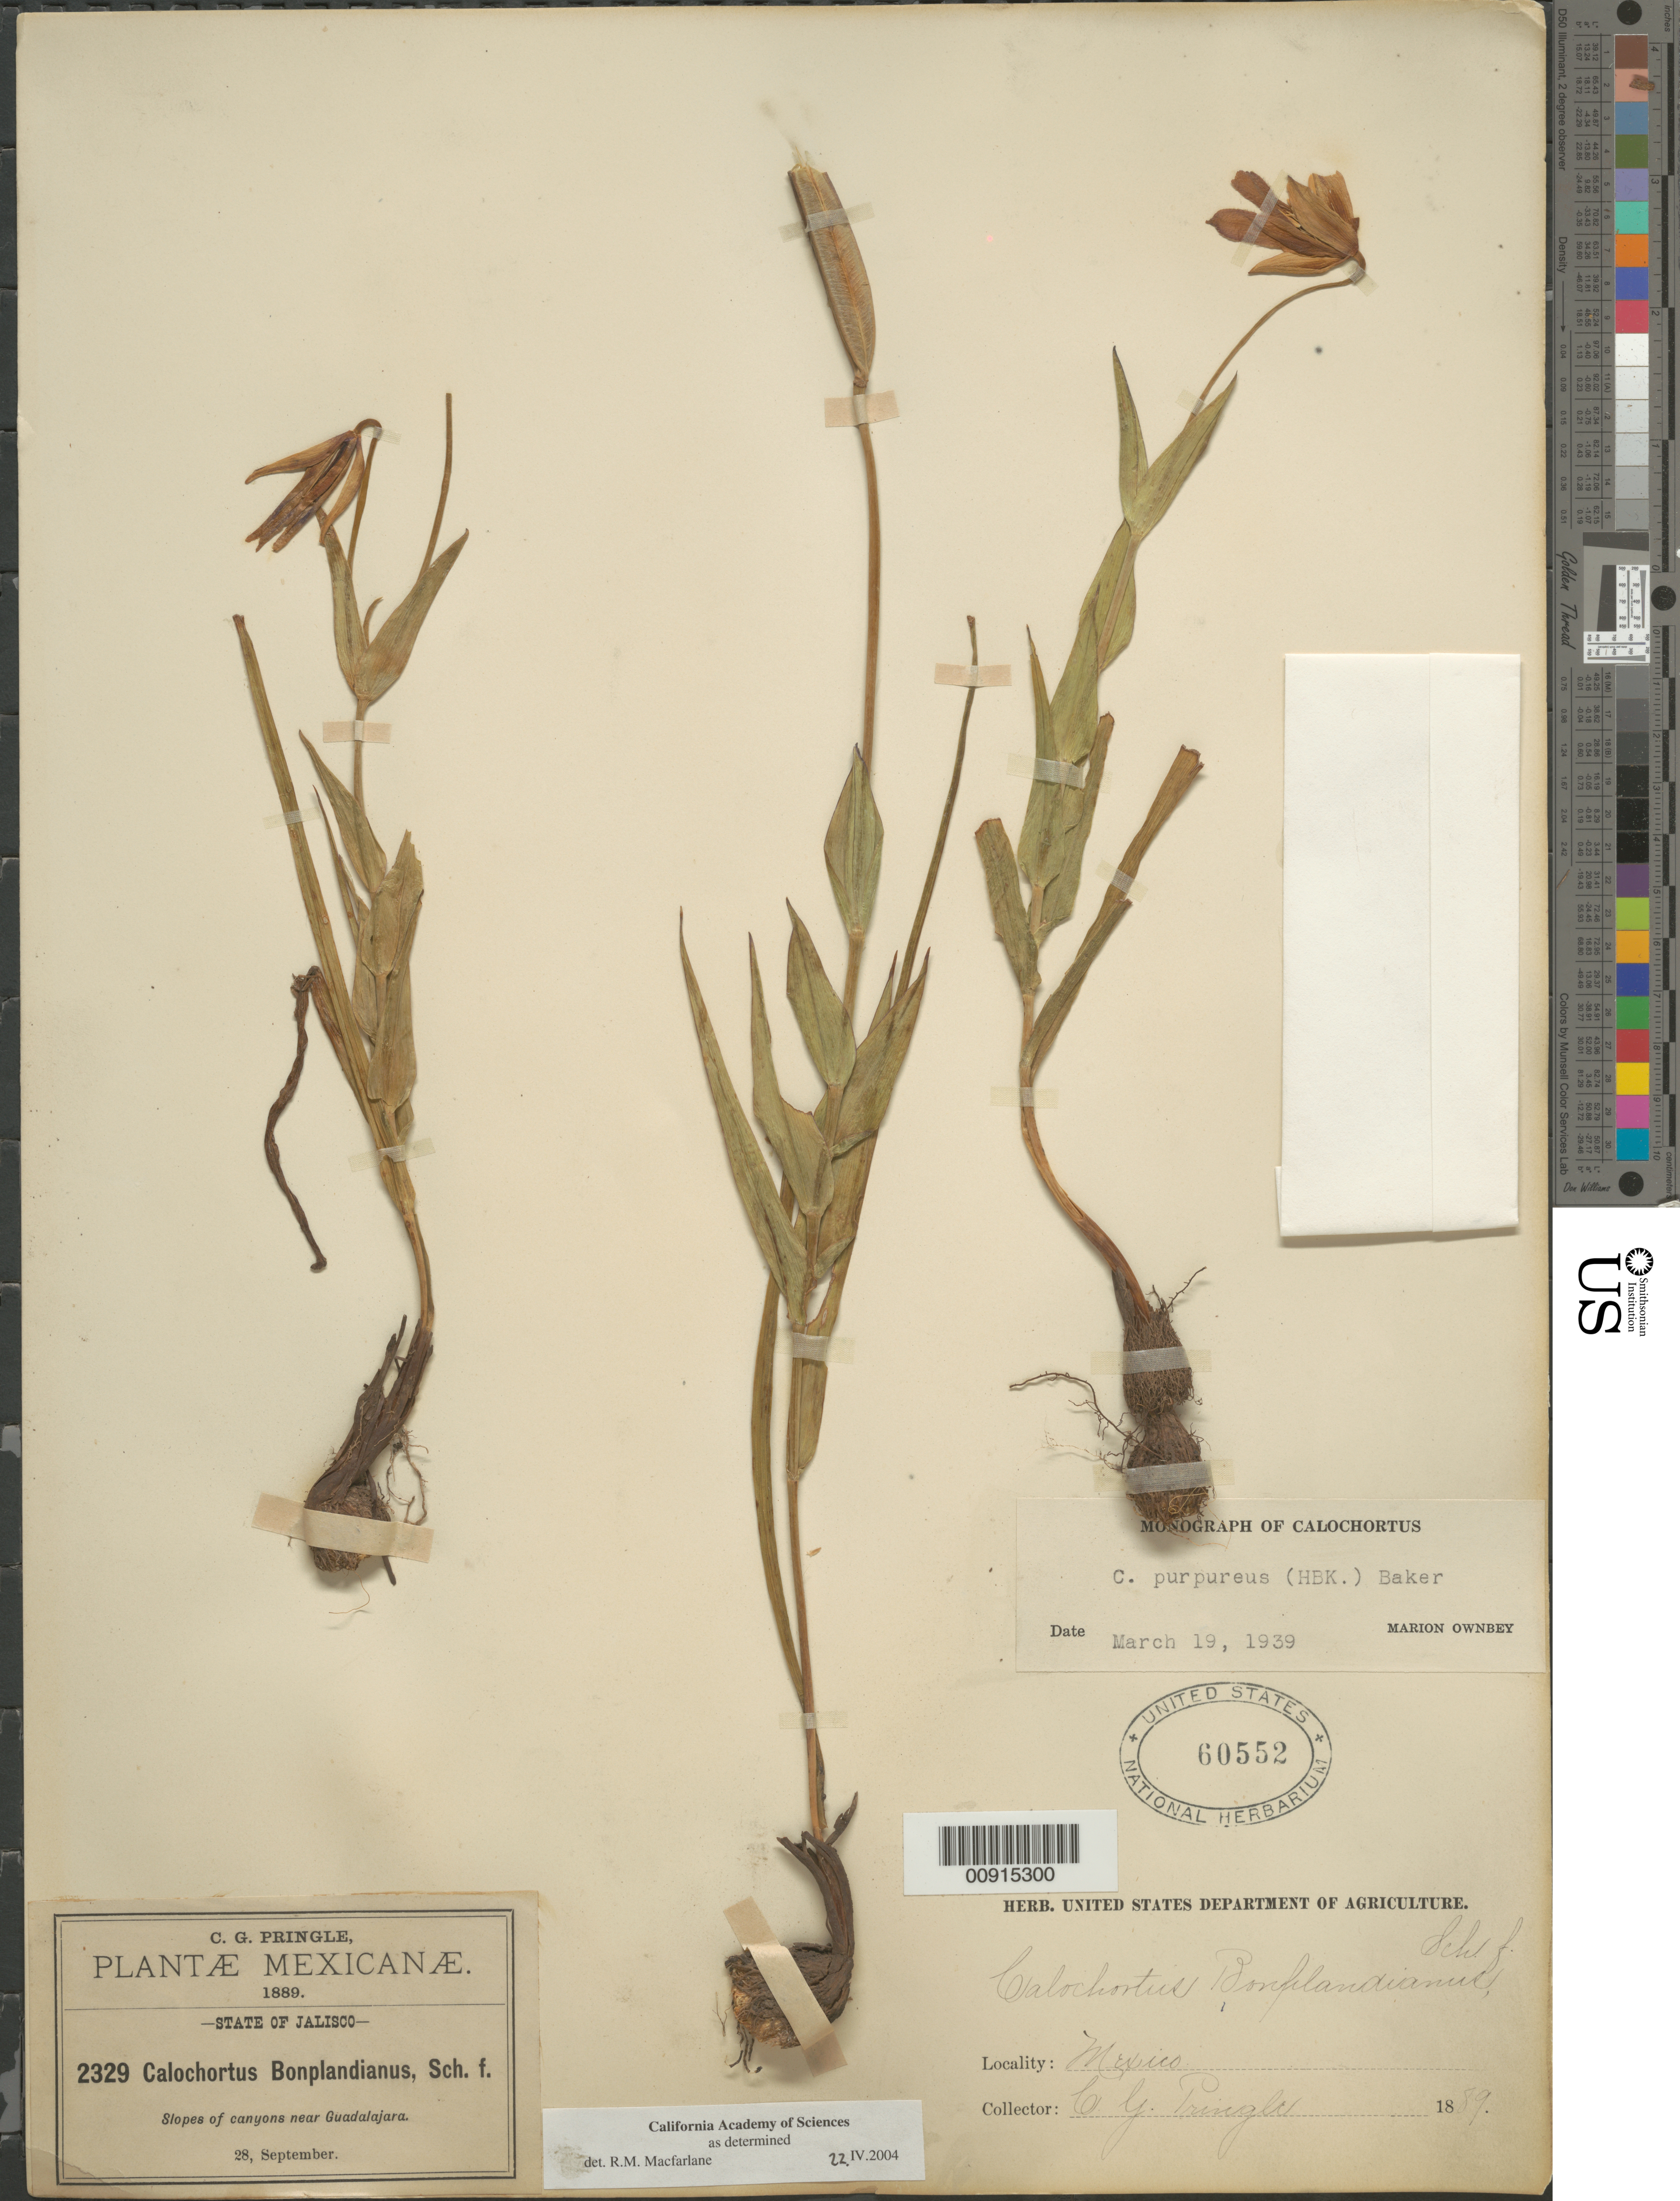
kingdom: Plantae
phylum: Tracheophyta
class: Liliopsida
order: Liliales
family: Liliaceae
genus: Calochortus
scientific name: Calochortus purpureus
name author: (Kunth) Baker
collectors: C. G. Pringle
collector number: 2329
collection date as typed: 28 Sep 1889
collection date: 1889-09-28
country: Mexico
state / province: Jalisco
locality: Near Guadalajara, State of Jalisco.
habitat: Slopes of canyons.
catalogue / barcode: US 60552